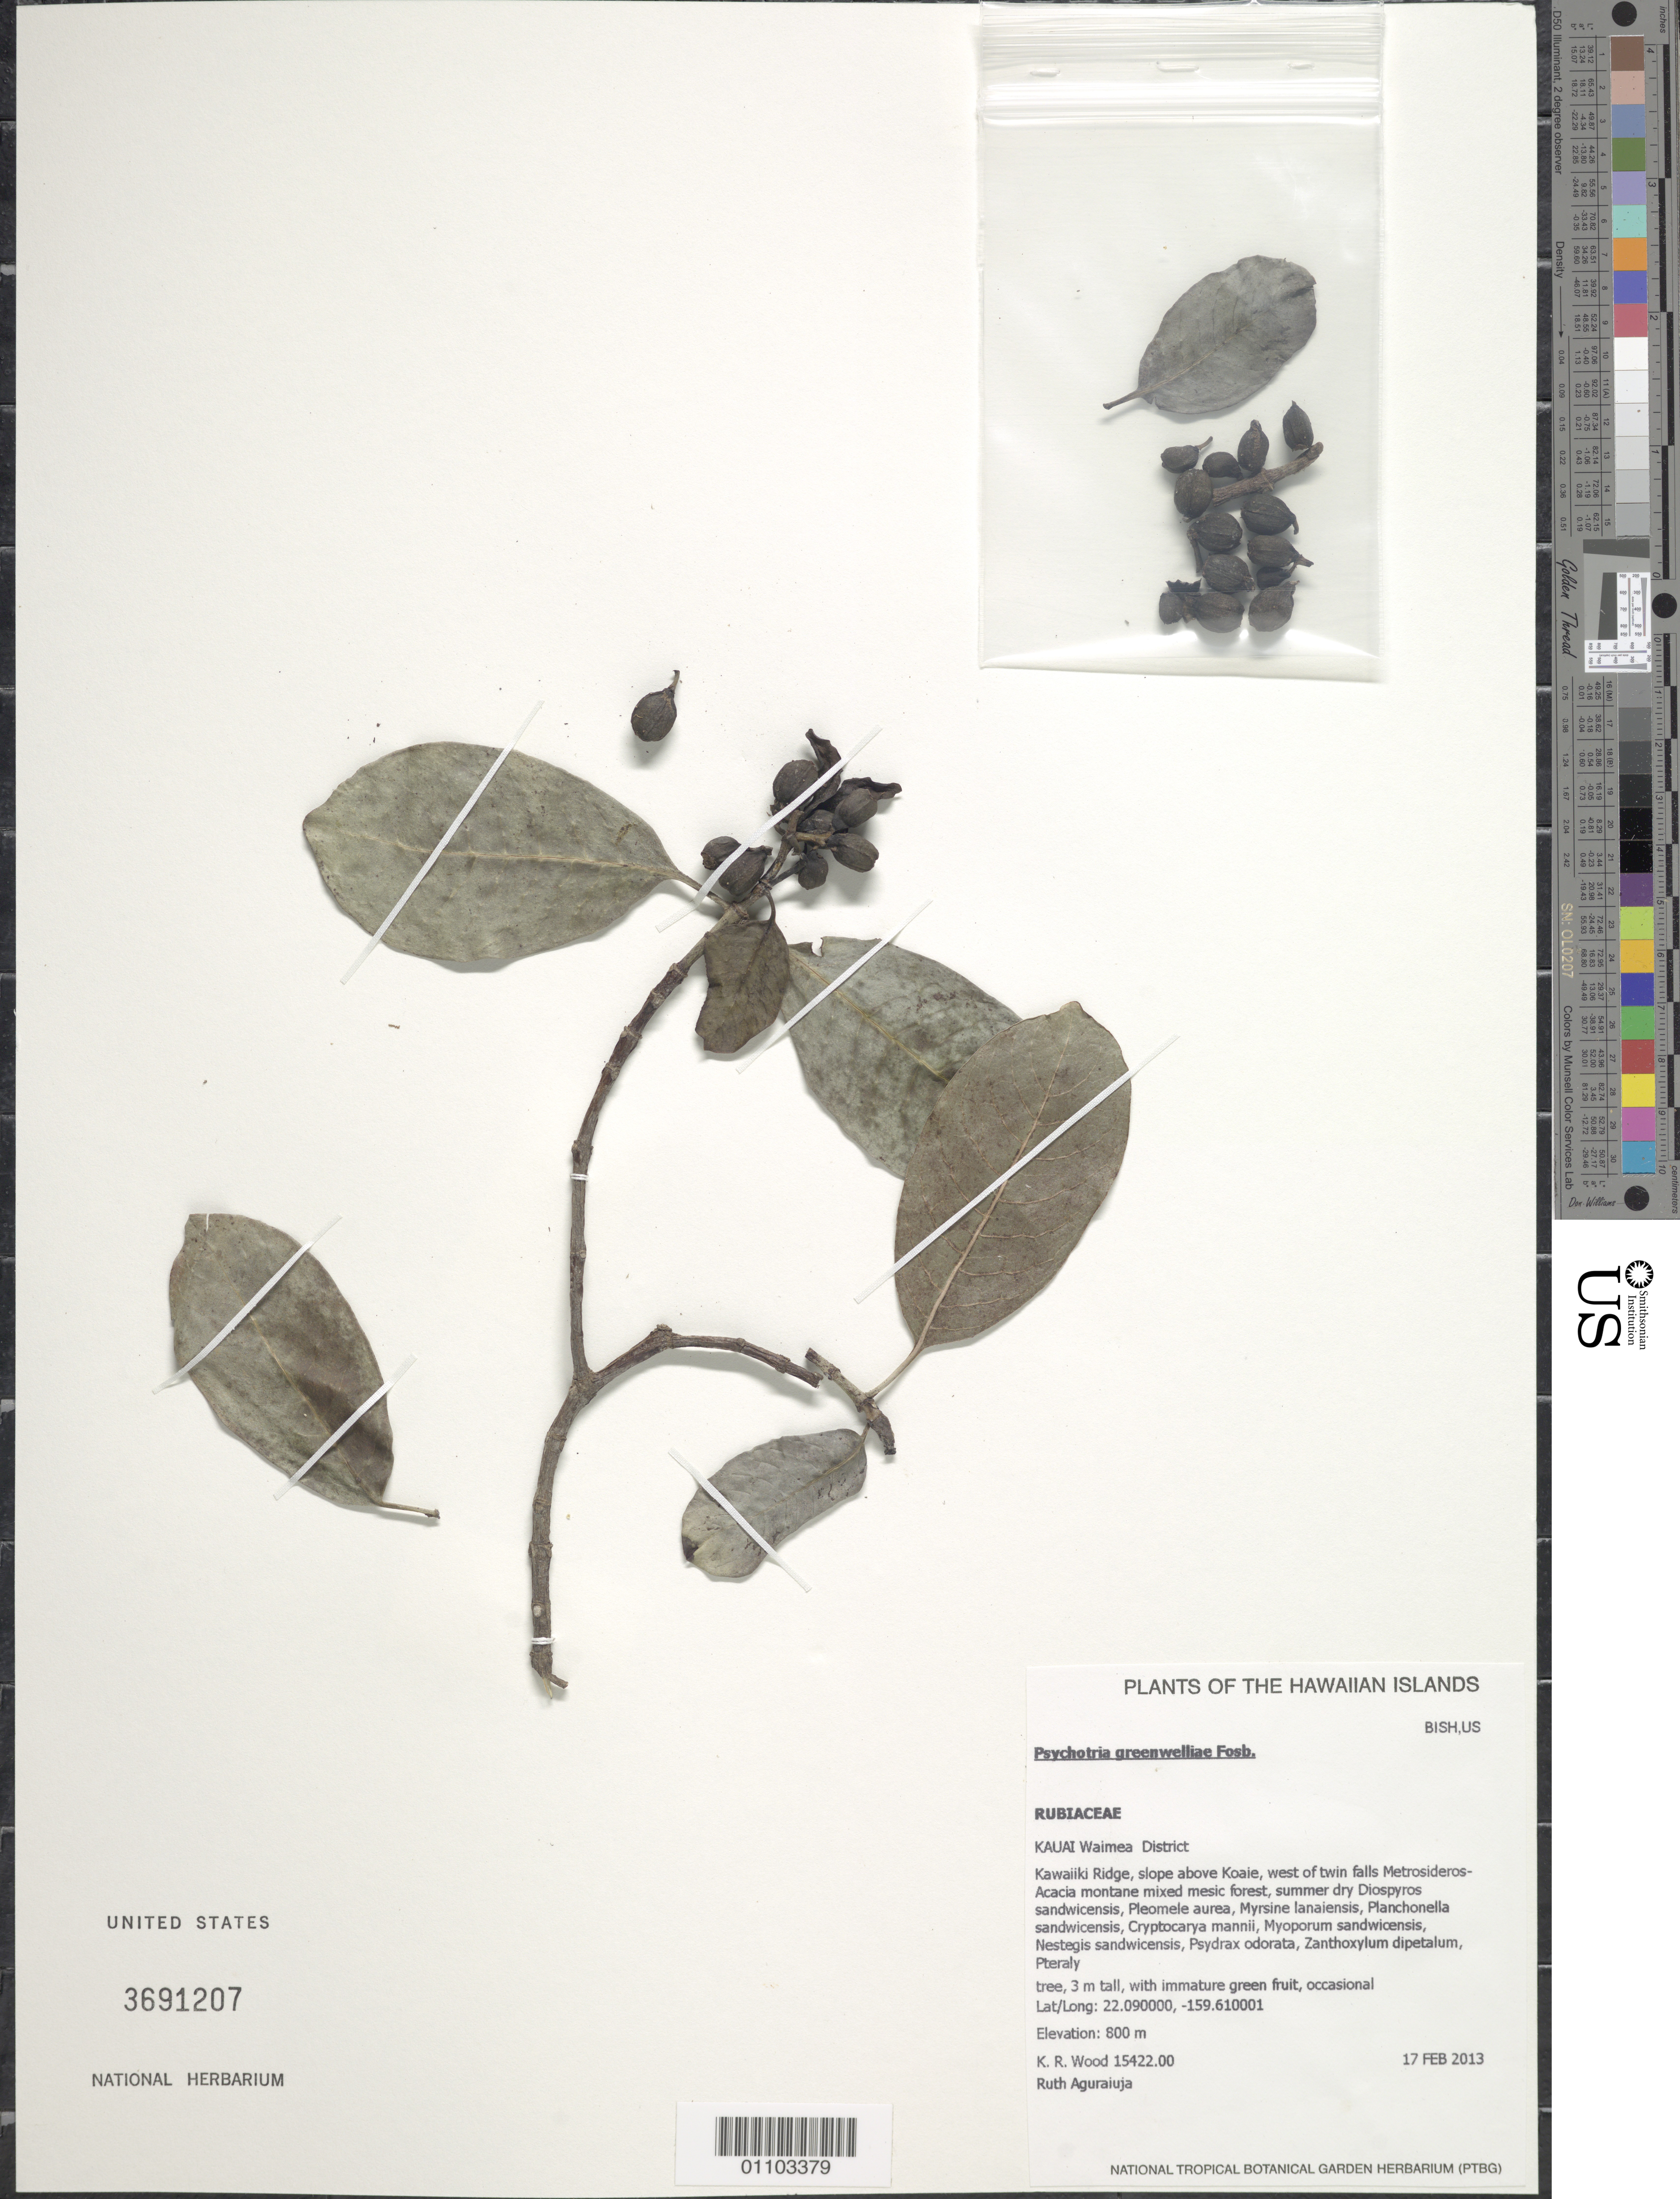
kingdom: Plantae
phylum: Tracheophyta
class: Magnoliopsida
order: Gentianales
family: Rubiaceae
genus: Psychotria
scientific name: Psychotria greenwelliae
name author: Fosberg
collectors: K. R. Wood & R. Aguraiuja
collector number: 15422.00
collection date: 2013-02-17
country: United States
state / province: Hawaii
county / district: Kauai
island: Kaua'i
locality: Waimea District, Kawaiiki Ridge, slope above Koaie, west of twin falls.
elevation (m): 800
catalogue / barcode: US 3691207